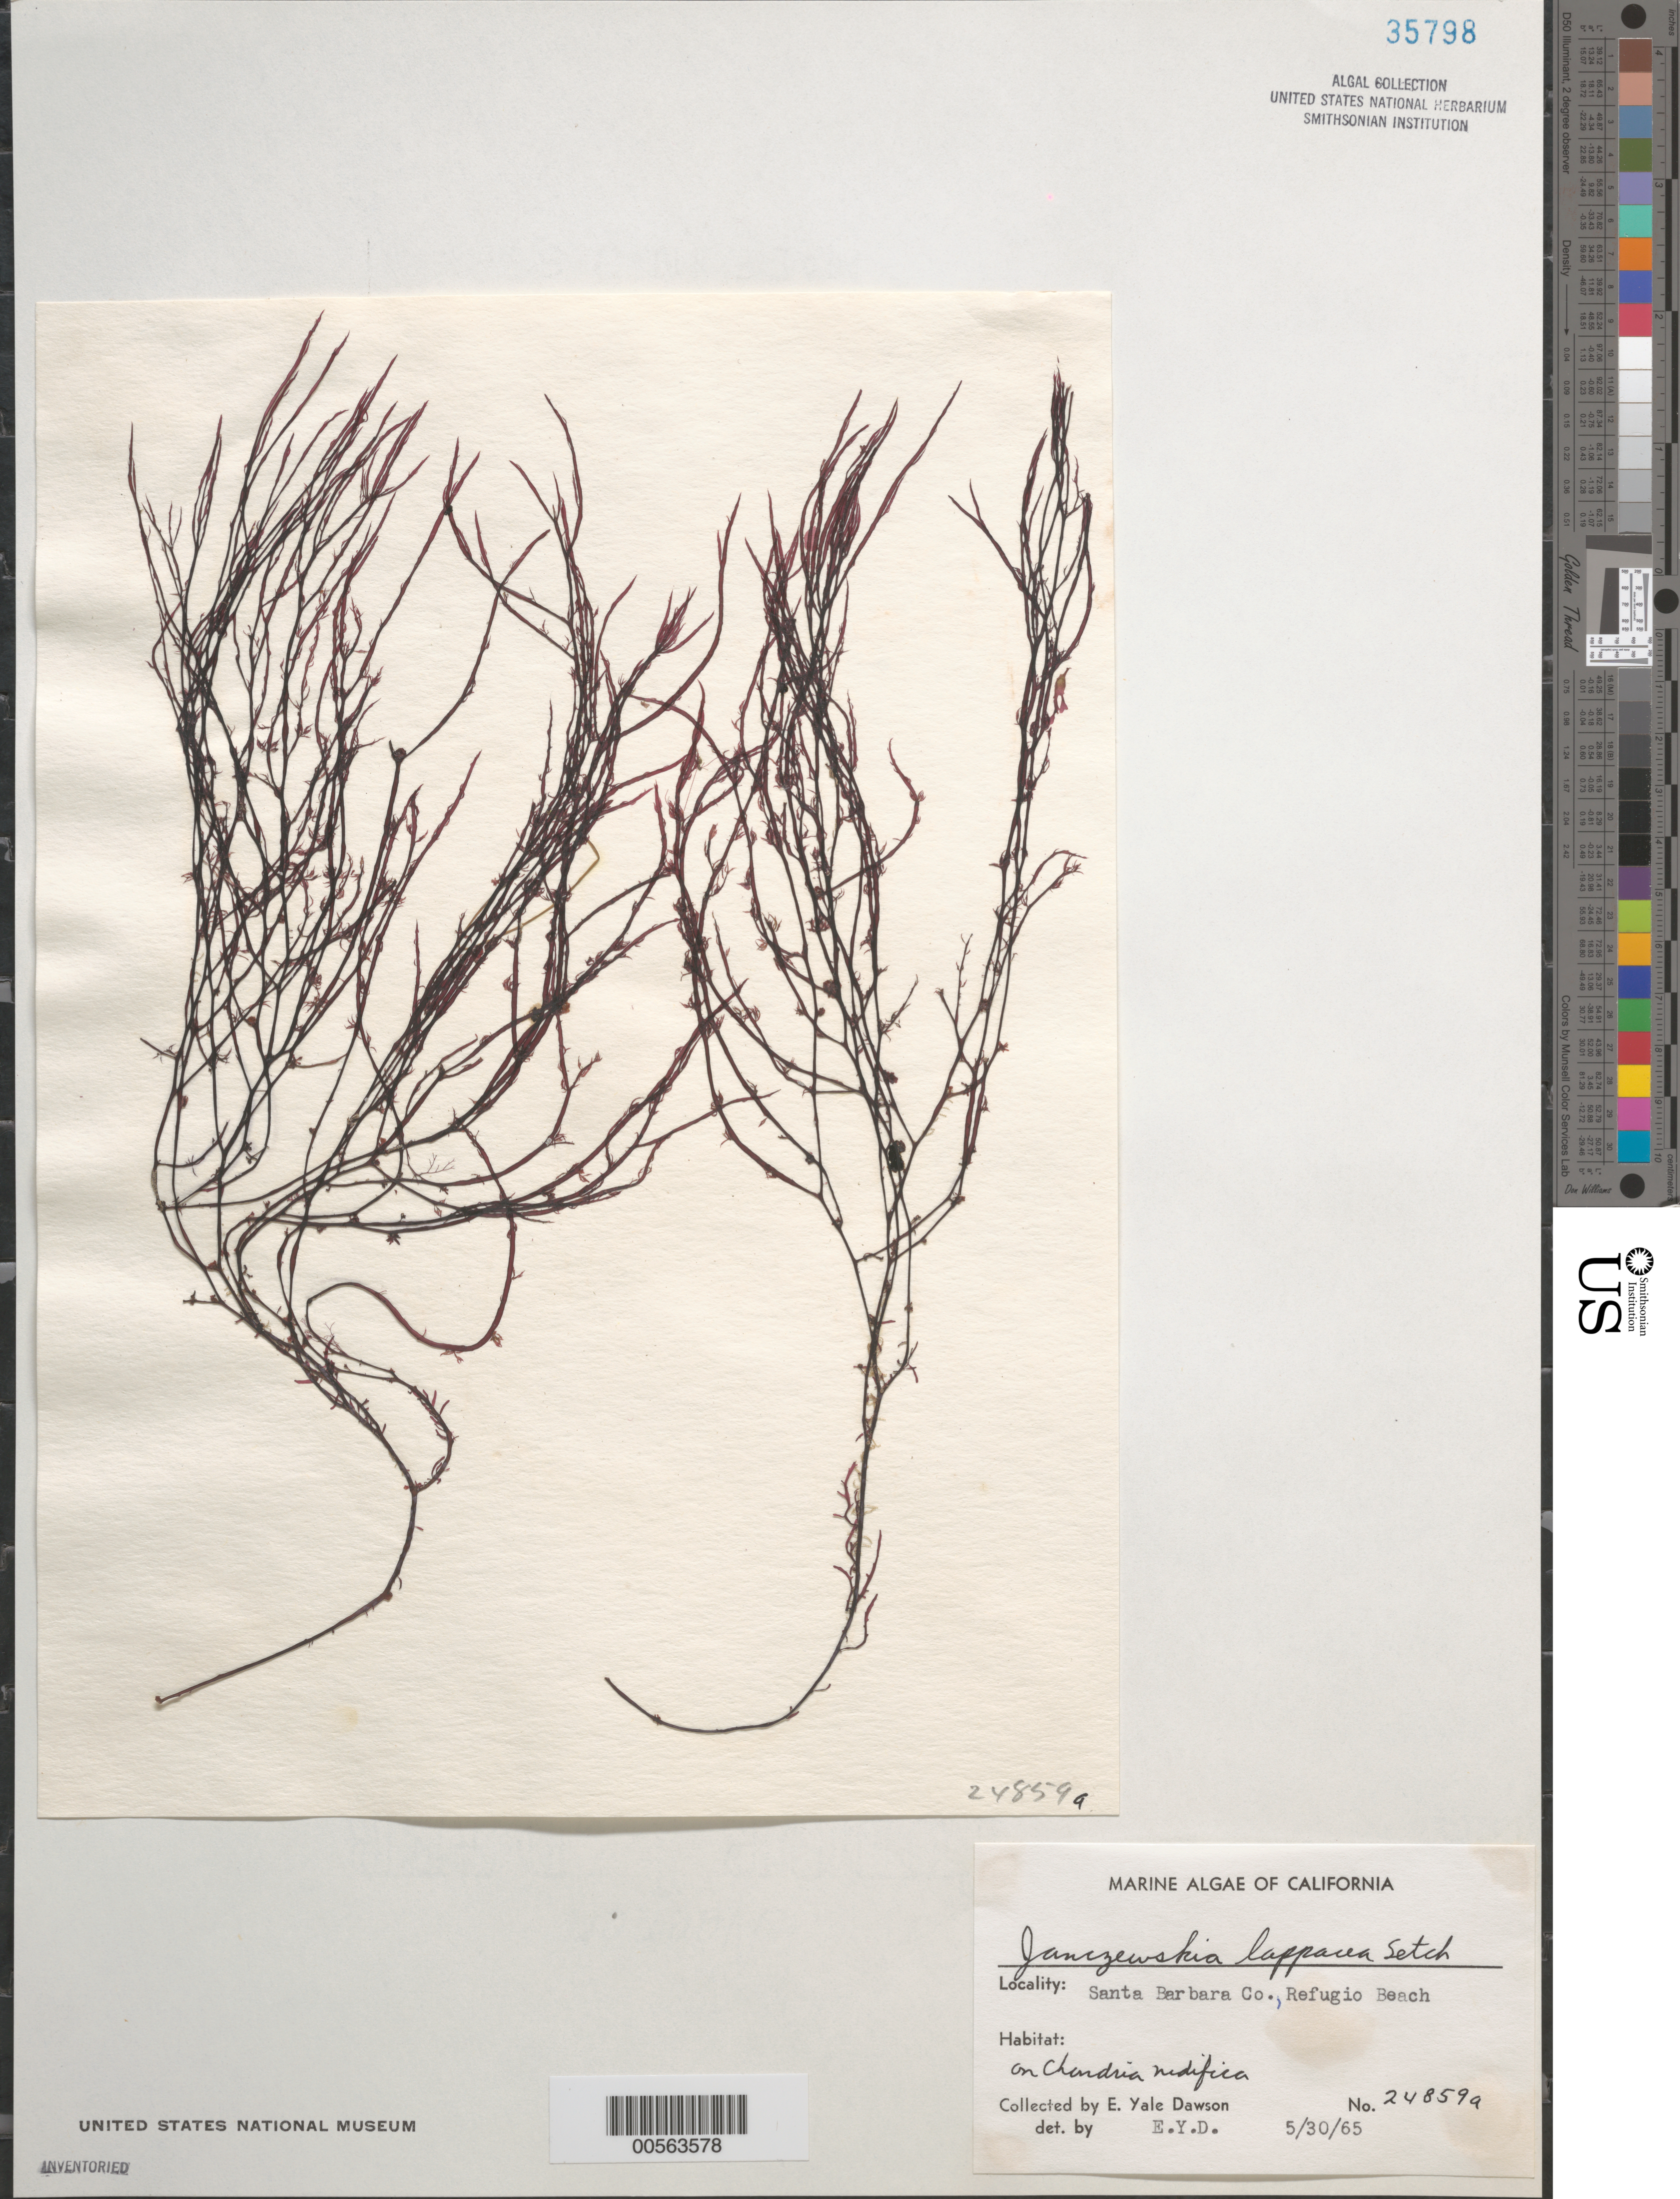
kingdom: Plantae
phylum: Rhodophyta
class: Florideophyceae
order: Ceramiales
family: Rhodomelaceae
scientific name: Heterojanczewskia lappacea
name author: (Setchell) K.W. Nam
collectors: E. Y. Dawson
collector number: EYD 24859a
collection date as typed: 30 May 1965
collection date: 1965-05-30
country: United States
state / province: California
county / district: Santa Barbara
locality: Refugio Beach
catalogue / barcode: US 35798